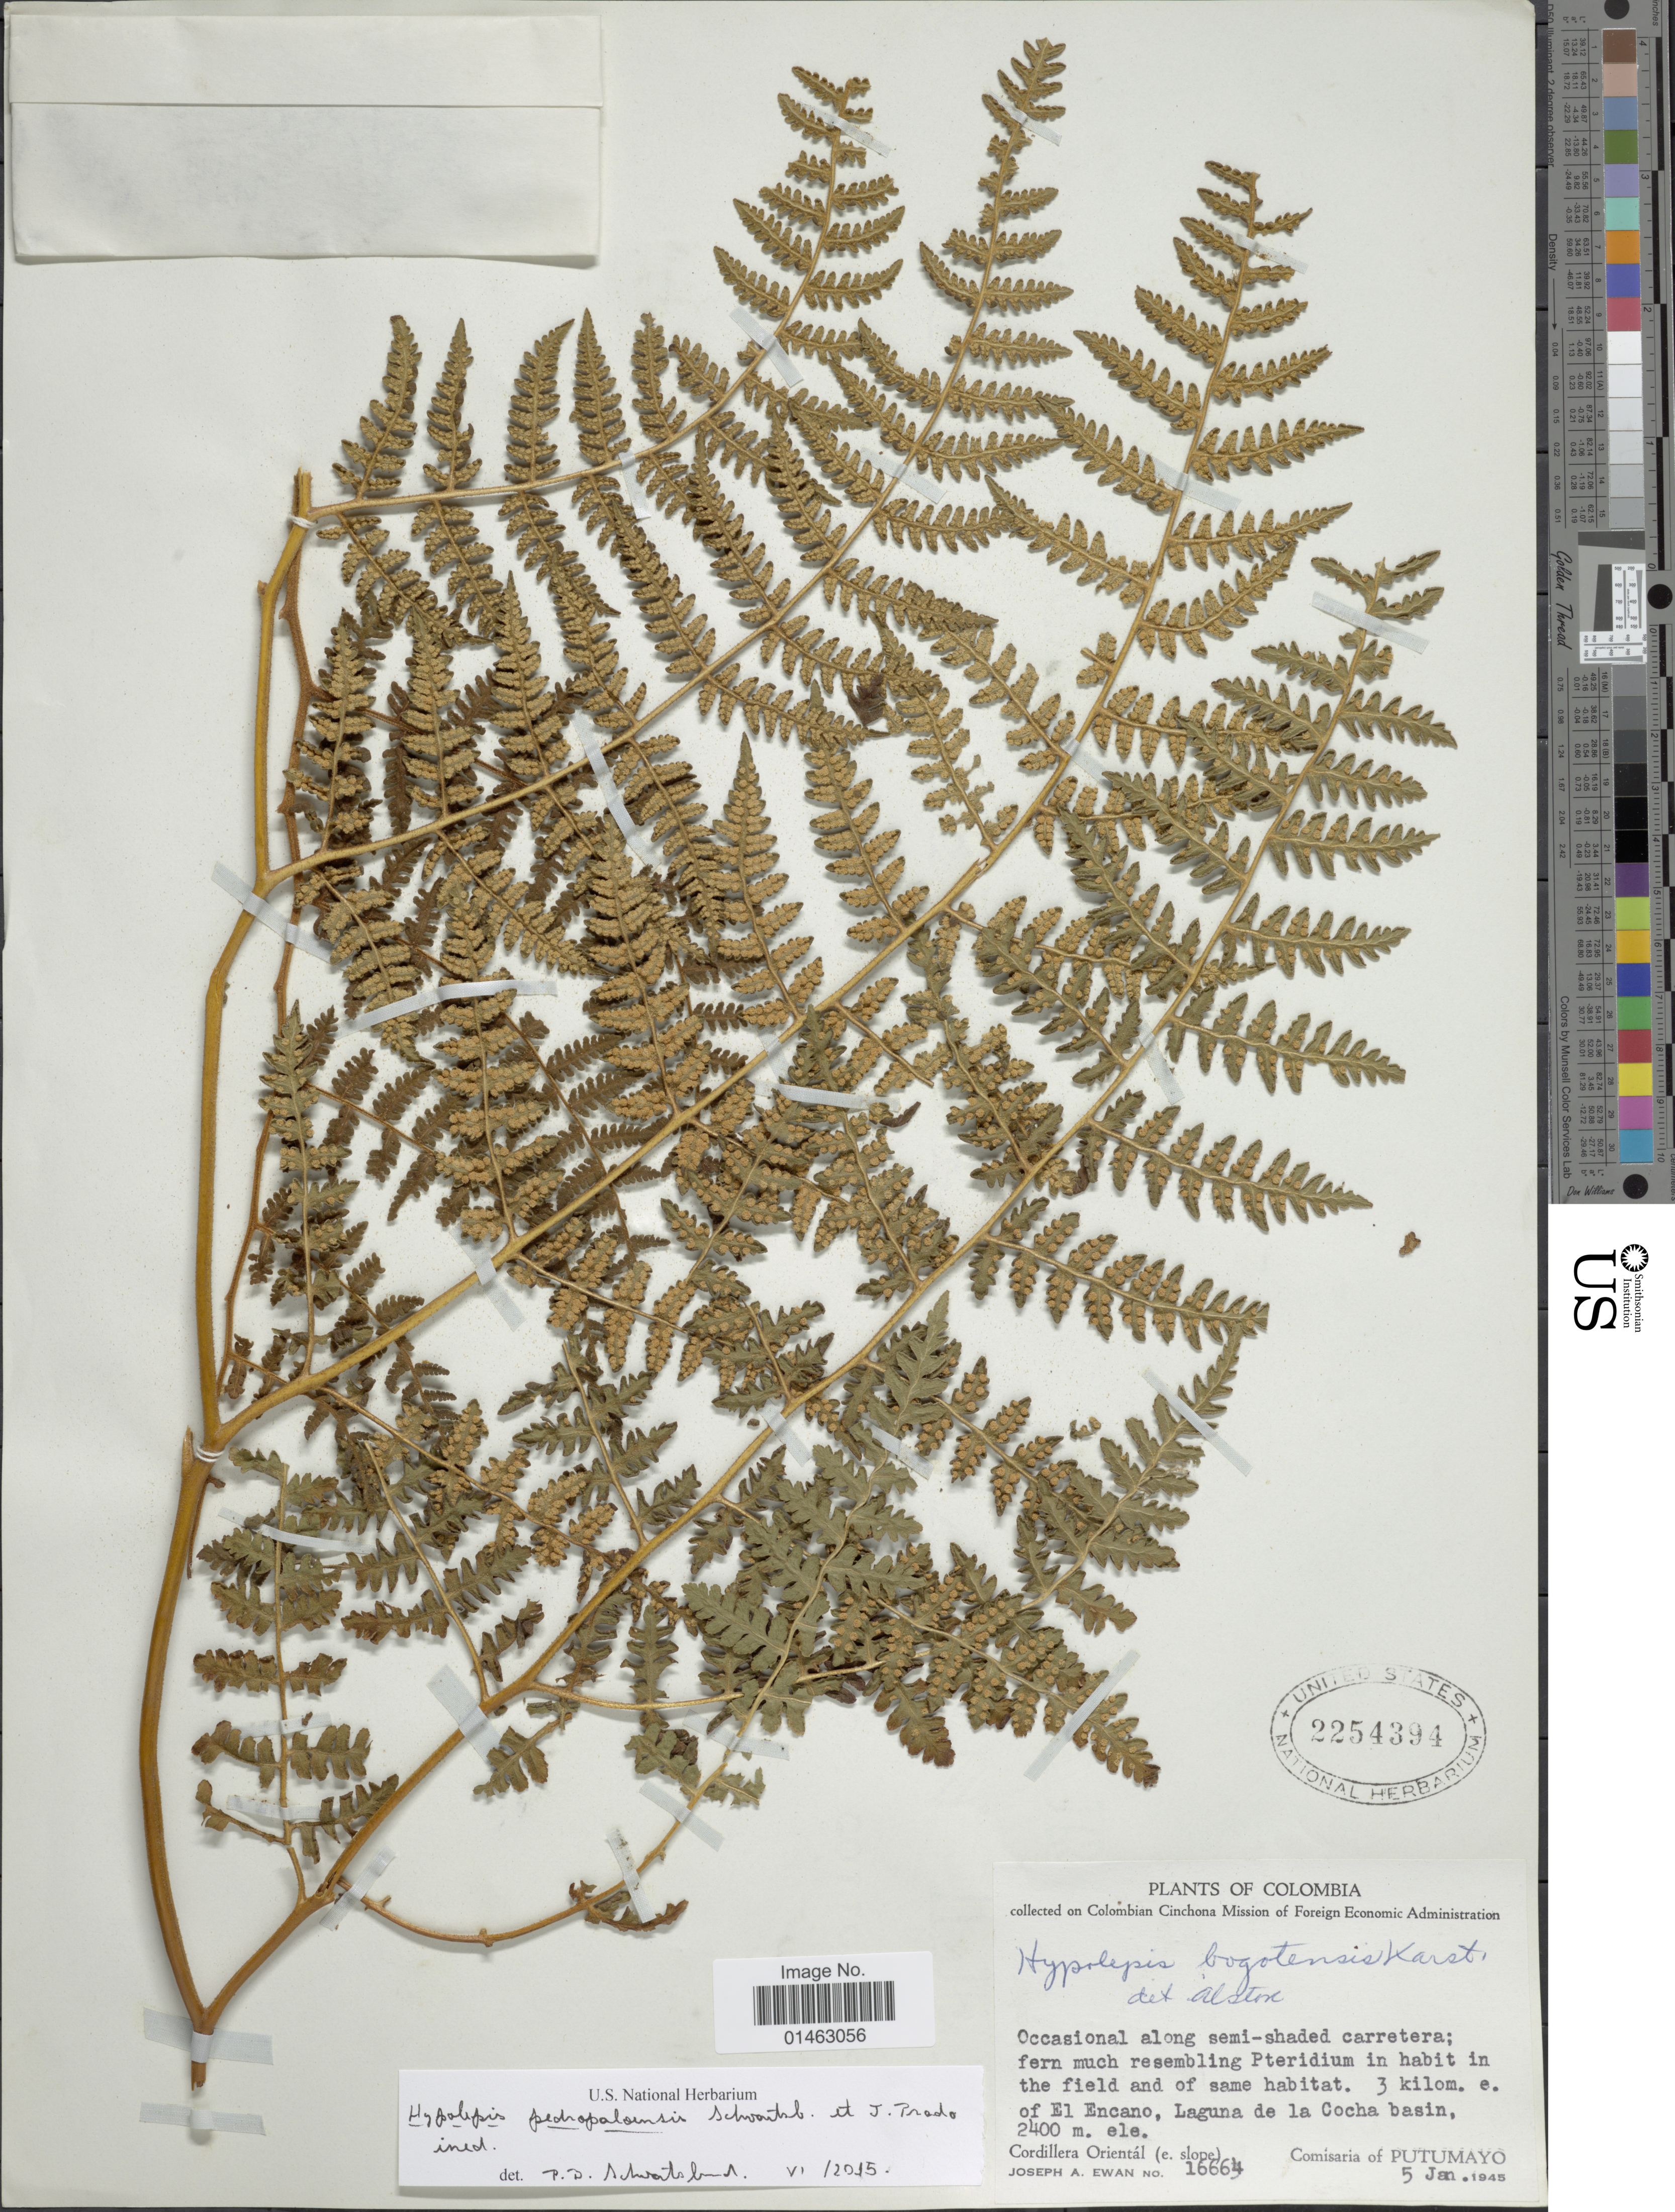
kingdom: Plantae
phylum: Tracheophyta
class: Polypodiopsida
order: Polypodiales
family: Dennstaedtiaceae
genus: Hypolepis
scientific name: Hypolepis pedropaloensis Schwartsb. & J. Prado comb. ined.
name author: Schwartsb. & J. Prado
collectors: J. A. Ewan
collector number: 16664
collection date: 1945-01-05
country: Colombia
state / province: Putumayo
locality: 3 kilom. e. of El Encano, laguna de la Cocha basin, Cordillera Orientál (e. slope), Comisaria of Putumayo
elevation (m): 2400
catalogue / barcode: US 2254394